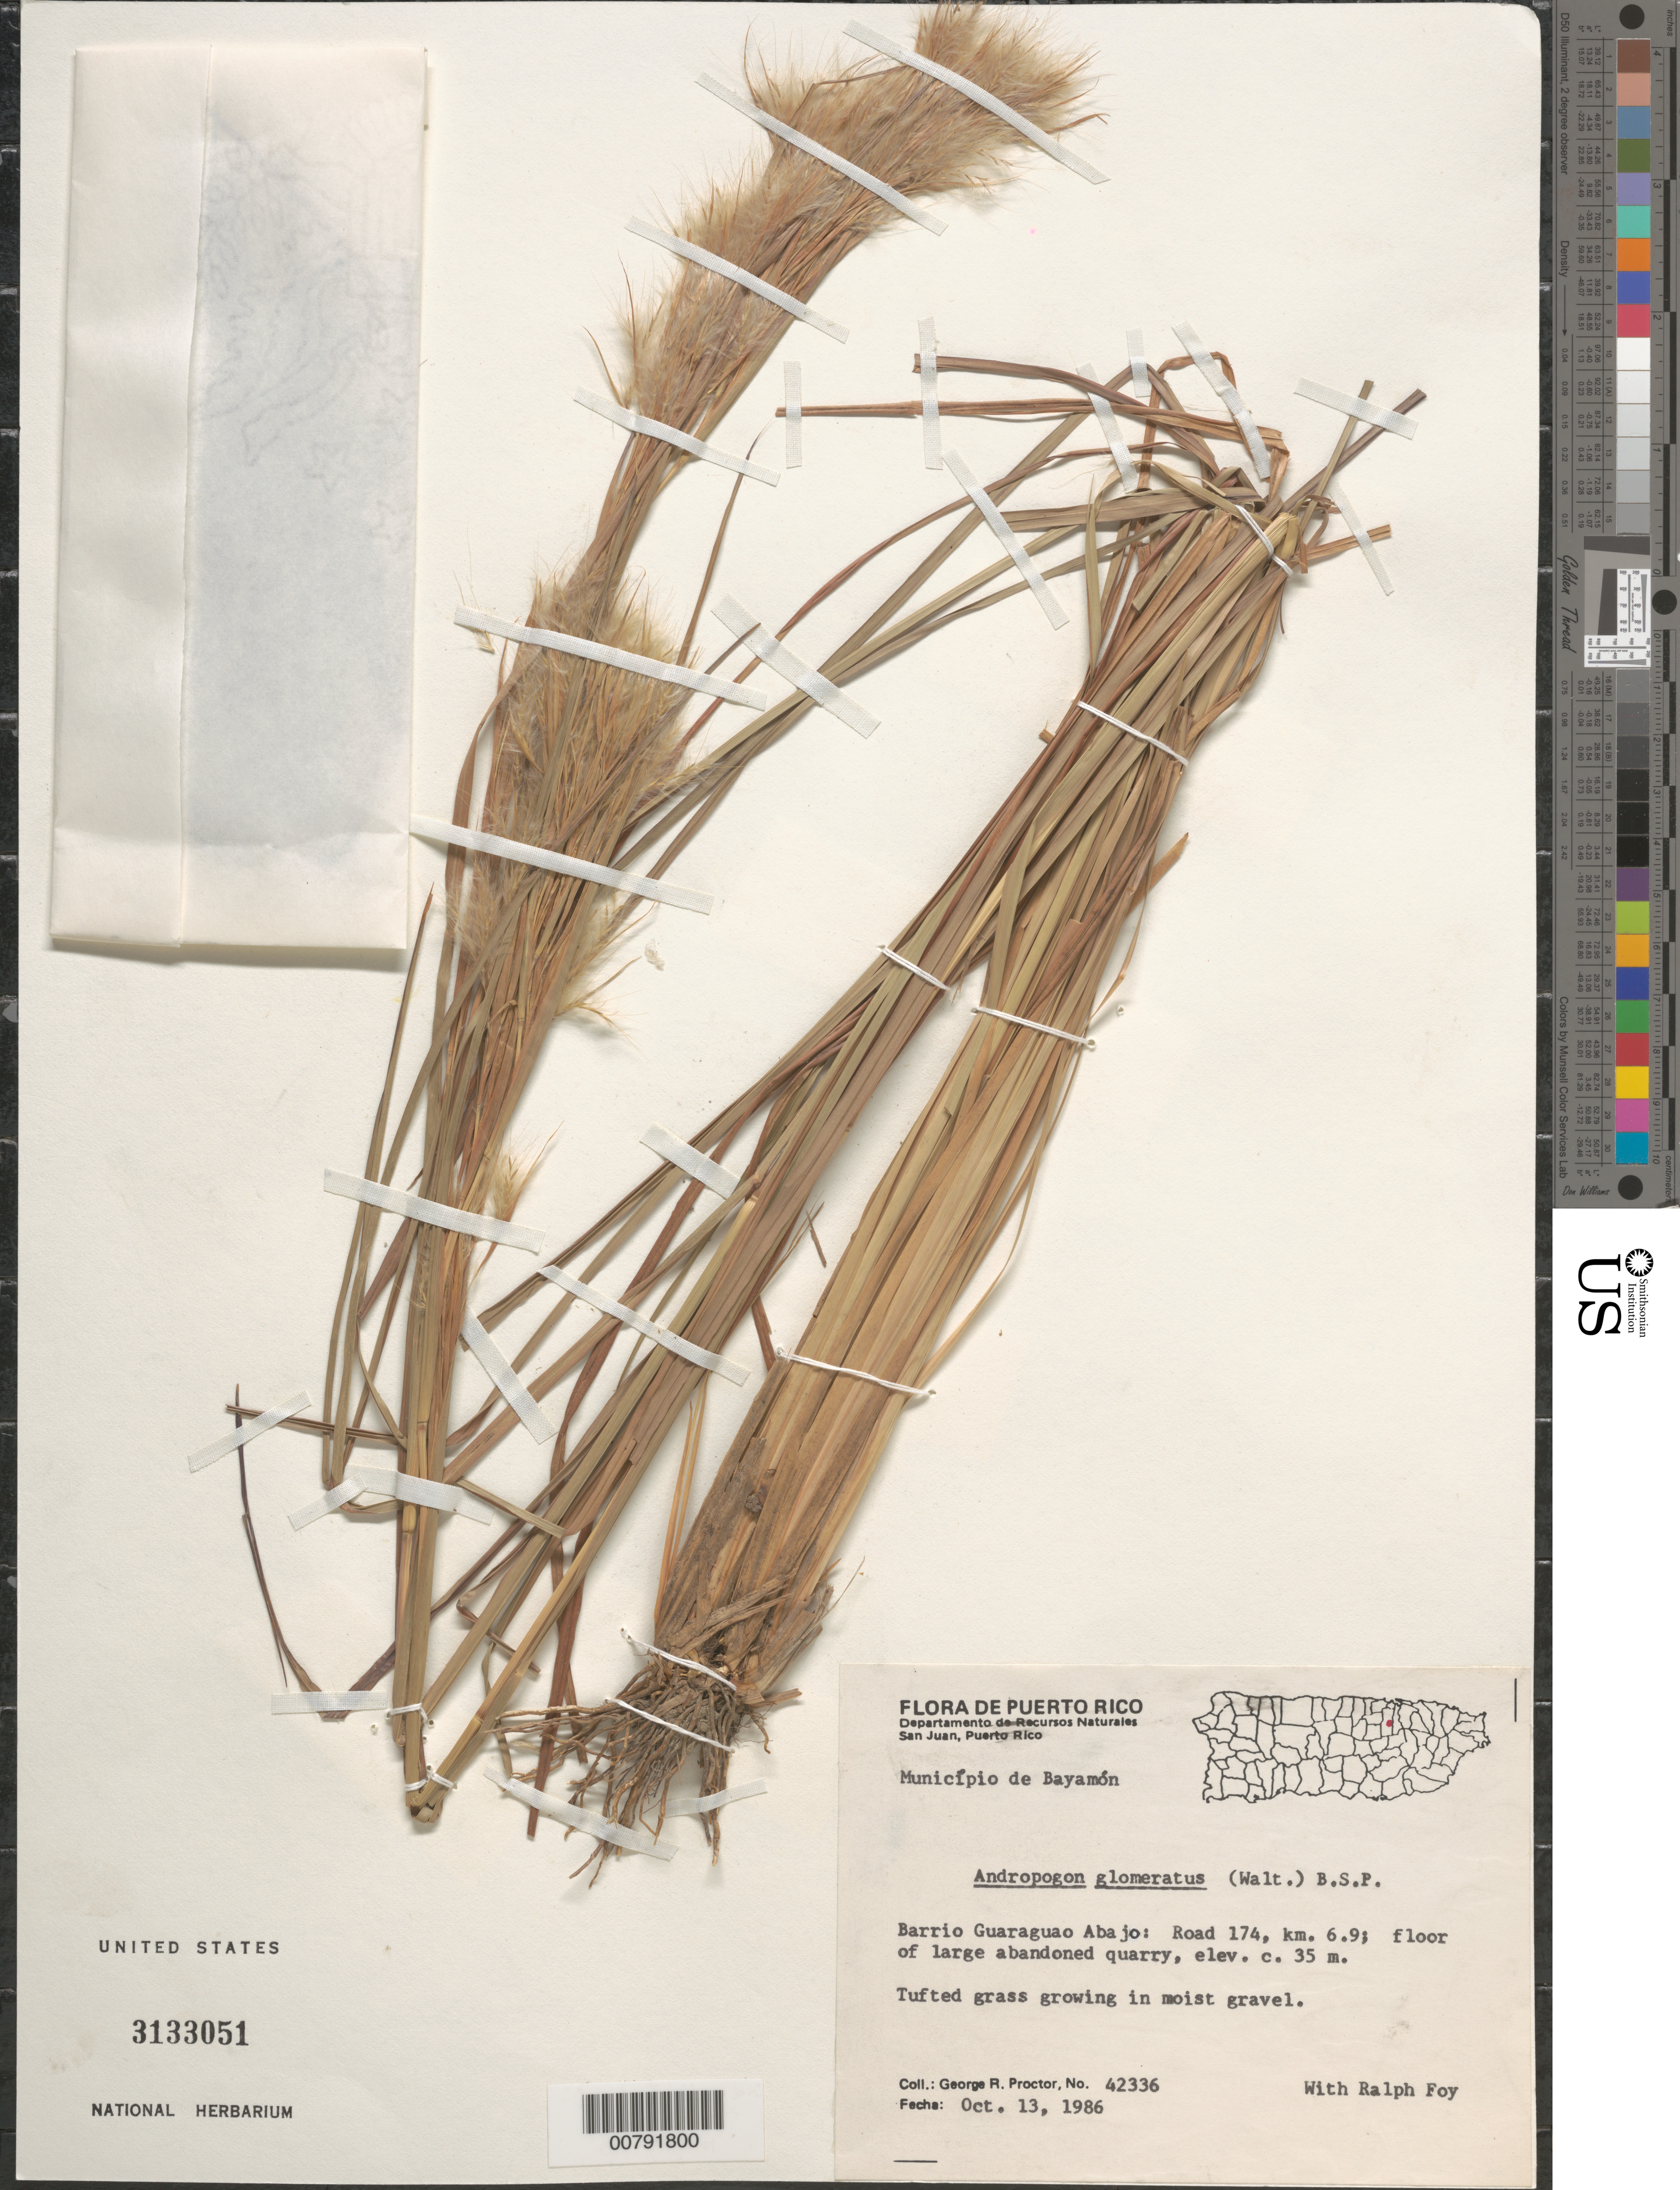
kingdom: Plantae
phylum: Tracheophyta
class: Liliopsida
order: Poales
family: Poaceae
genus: Andropogon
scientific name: Andropogon glomeratus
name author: (Walter) Britton, Stearns & Poggenb.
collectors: G. R. Proctor & R. Foy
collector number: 42336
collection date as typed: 13 Oct 1986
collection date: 1986-10-13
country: Puerto Rico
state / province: Bayamón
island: Puerto Rico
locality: Mun. de Bayamón, Barrio Guaraguao Abajo, Road 174, km 6.9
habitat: Floor of large abandoned quarry, in moist gravel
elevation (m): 35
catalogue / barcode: US 3133051